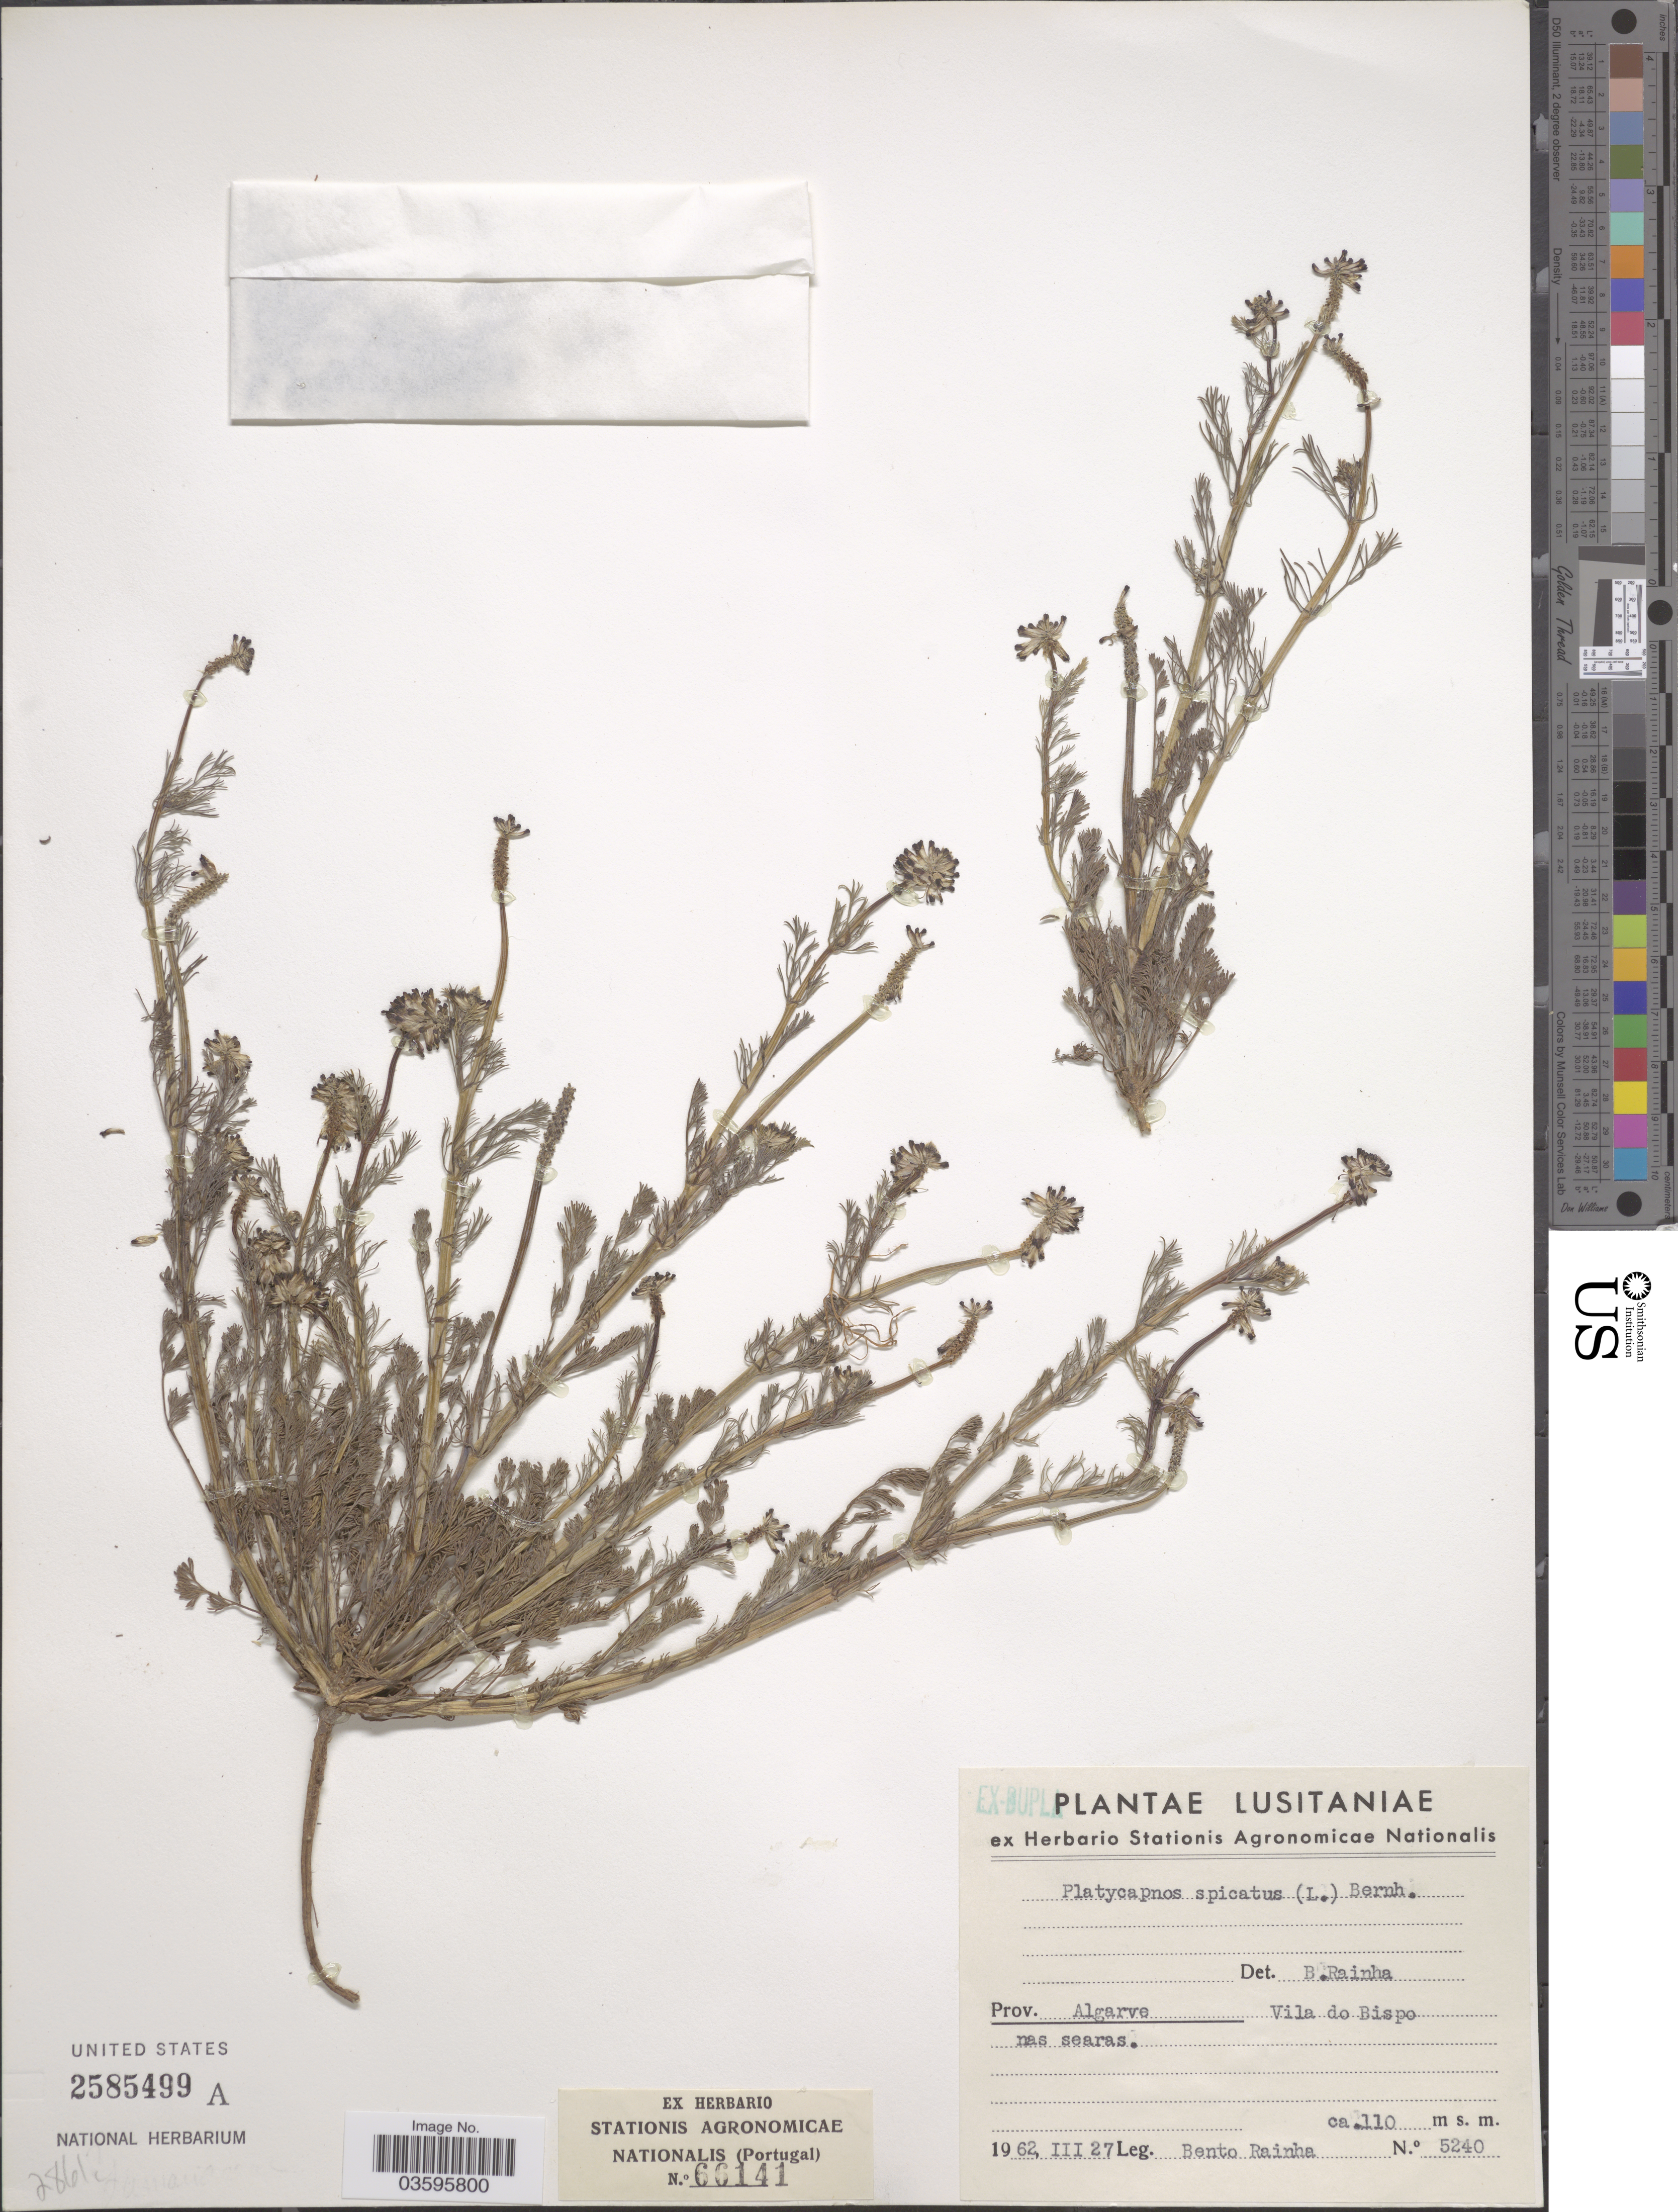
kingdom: Plantae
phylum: Tracheophyta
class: Magnoliopsida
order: Ranunculales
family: Papaveraceae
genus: Platycapnos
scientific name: Platycapnos spicatus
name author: (L.) Bernh.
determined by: Strong, M. T., (US), Smithsonian Institution - National Museum of Natural History (UNITED STATES)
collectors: B. Rainha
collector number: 5240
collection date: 1962-03-27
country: Portugal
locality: Lusitaniae. Prov. Algarve. Vila do Bispo nas searas.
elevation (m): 110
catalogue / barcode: US 2585499A